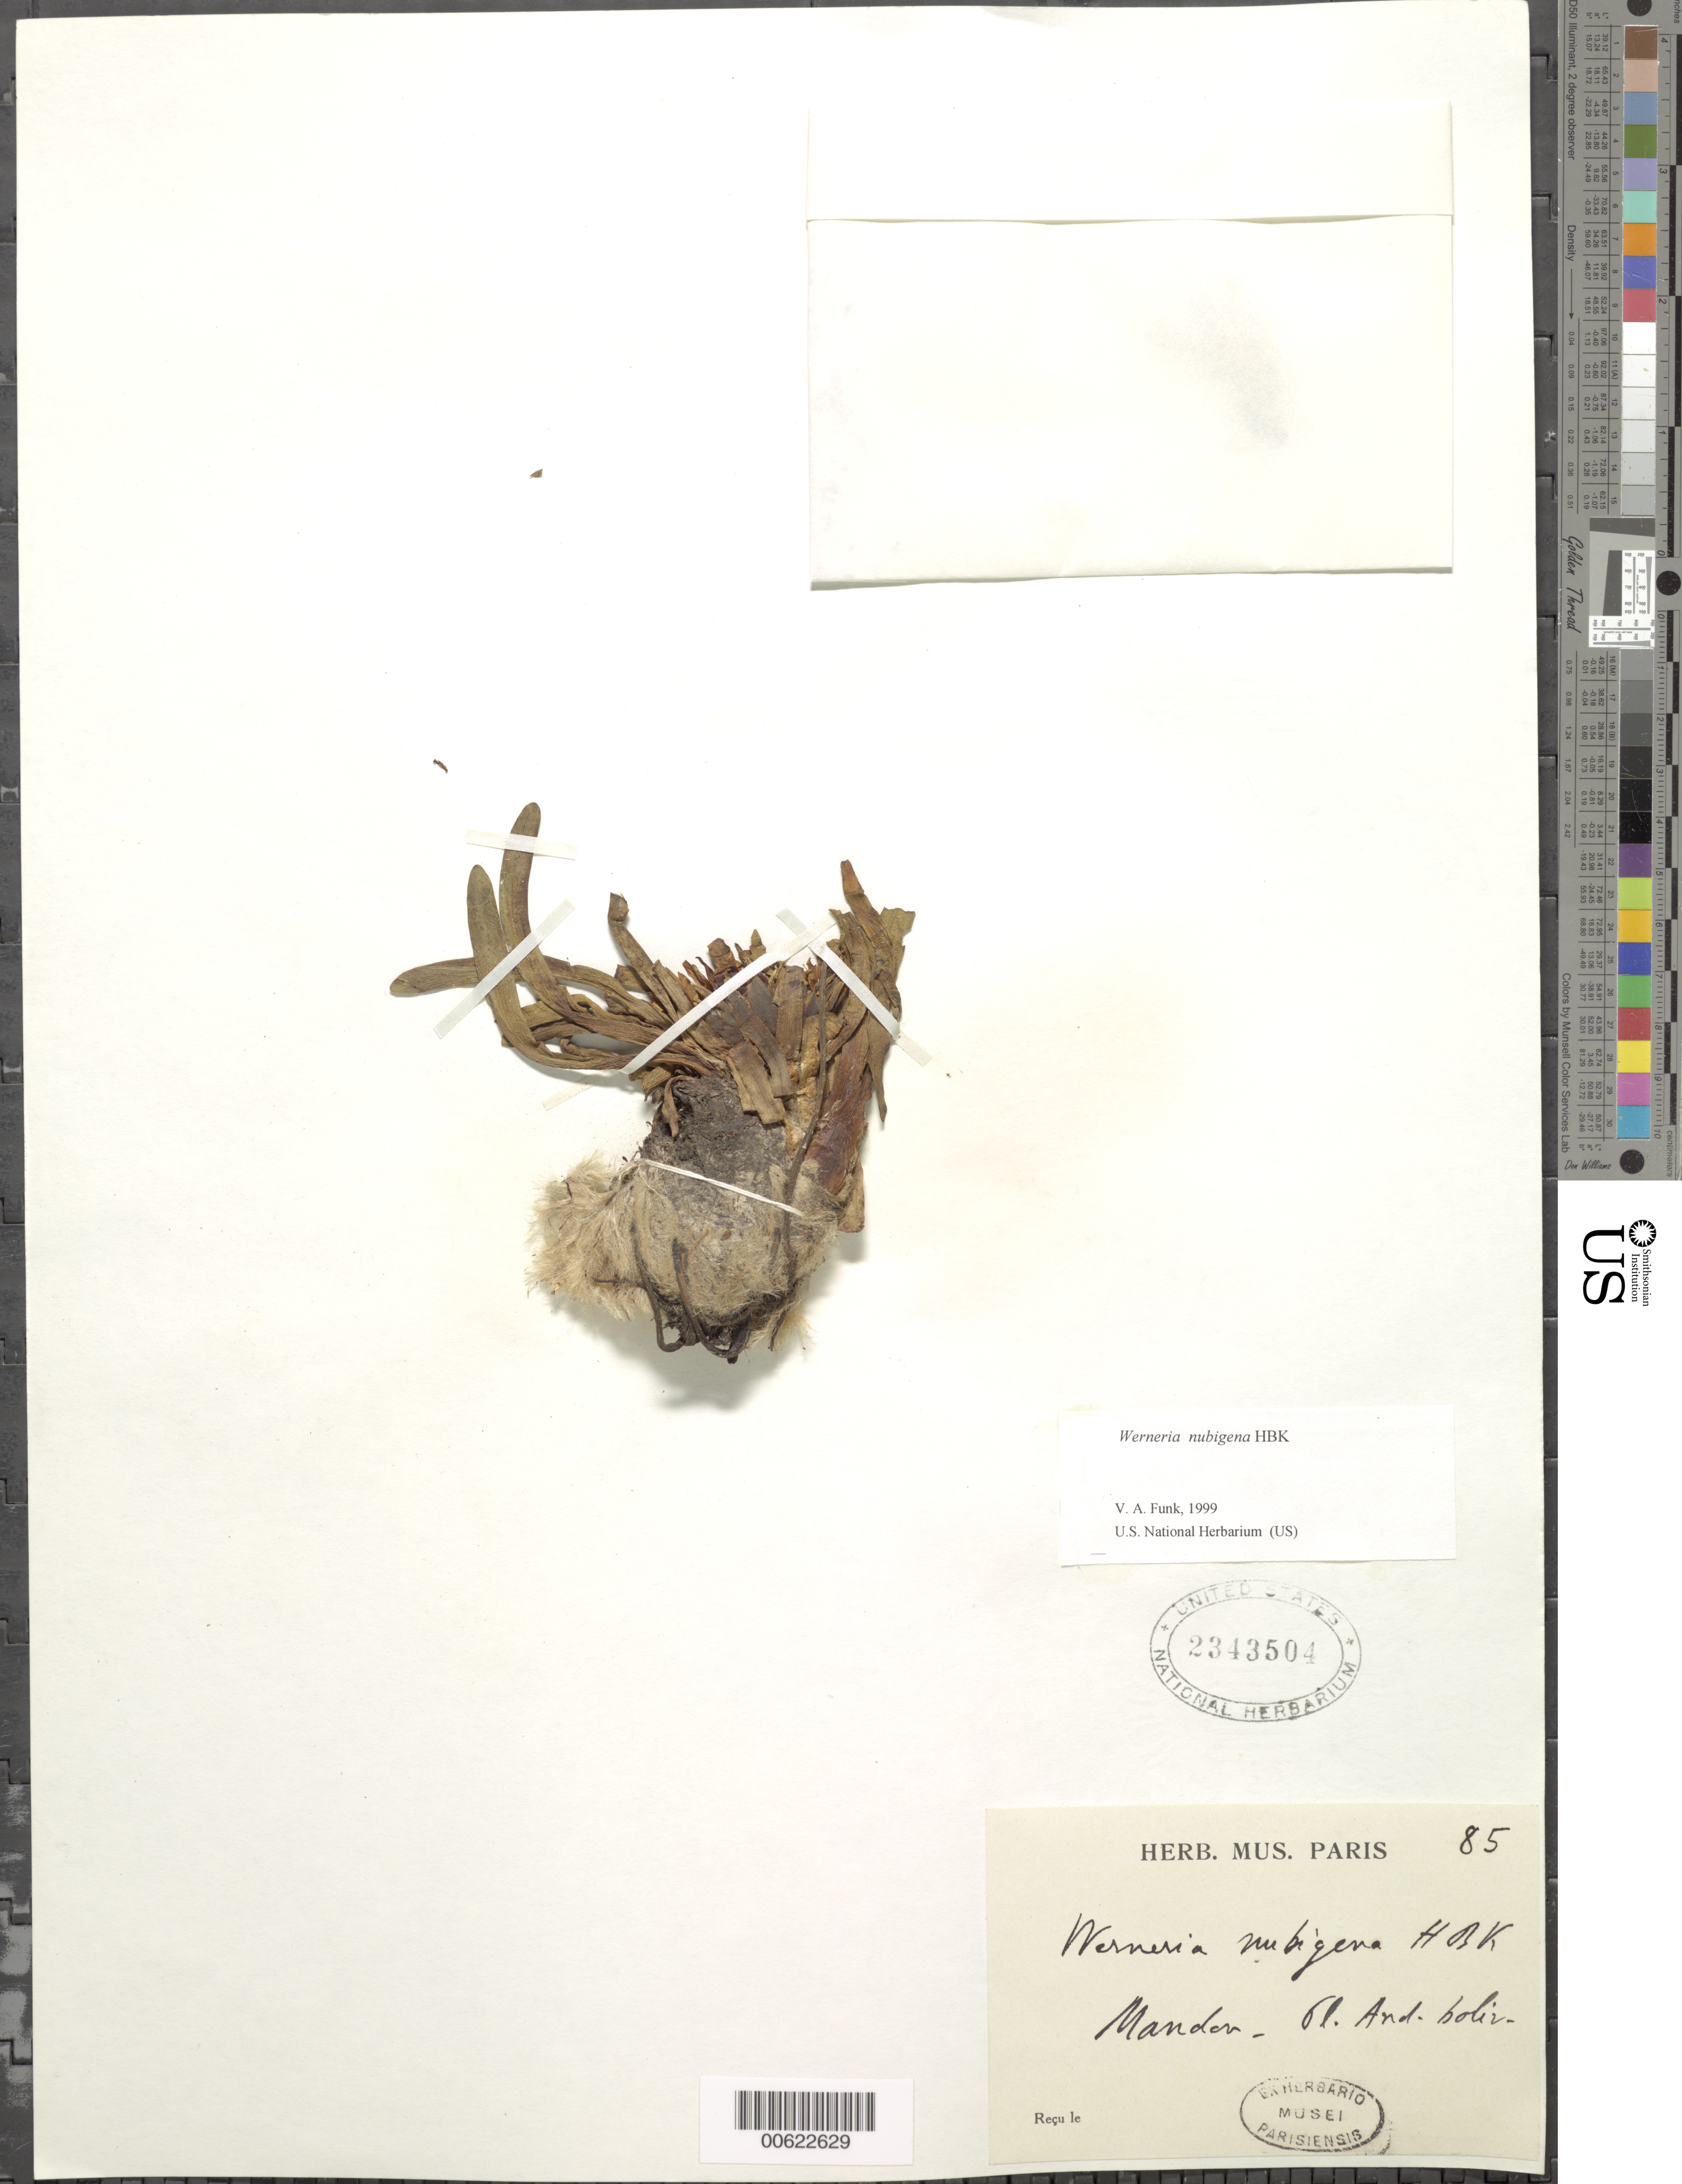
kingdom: Plantae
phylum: Tracheophyta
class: Magnoliopsida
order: Asterales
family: Asteraceae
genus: Werneria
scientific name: Werneria nubigena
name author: Kunth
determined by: Funk, Vicki A., (BOT), Smithsonian Institution - National Museum of Natural History (UNITED STATES)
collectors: E. Amstutz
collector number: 85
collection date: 1858-05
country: Bolivia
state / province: La Paz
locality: Larecaja: Viciniis Sorata, inter Choro et montem Illampu, pampa de Chiliata, in graminosis. Reg. Alpina. [all sic]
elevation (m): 3800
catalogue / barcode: US 2343504